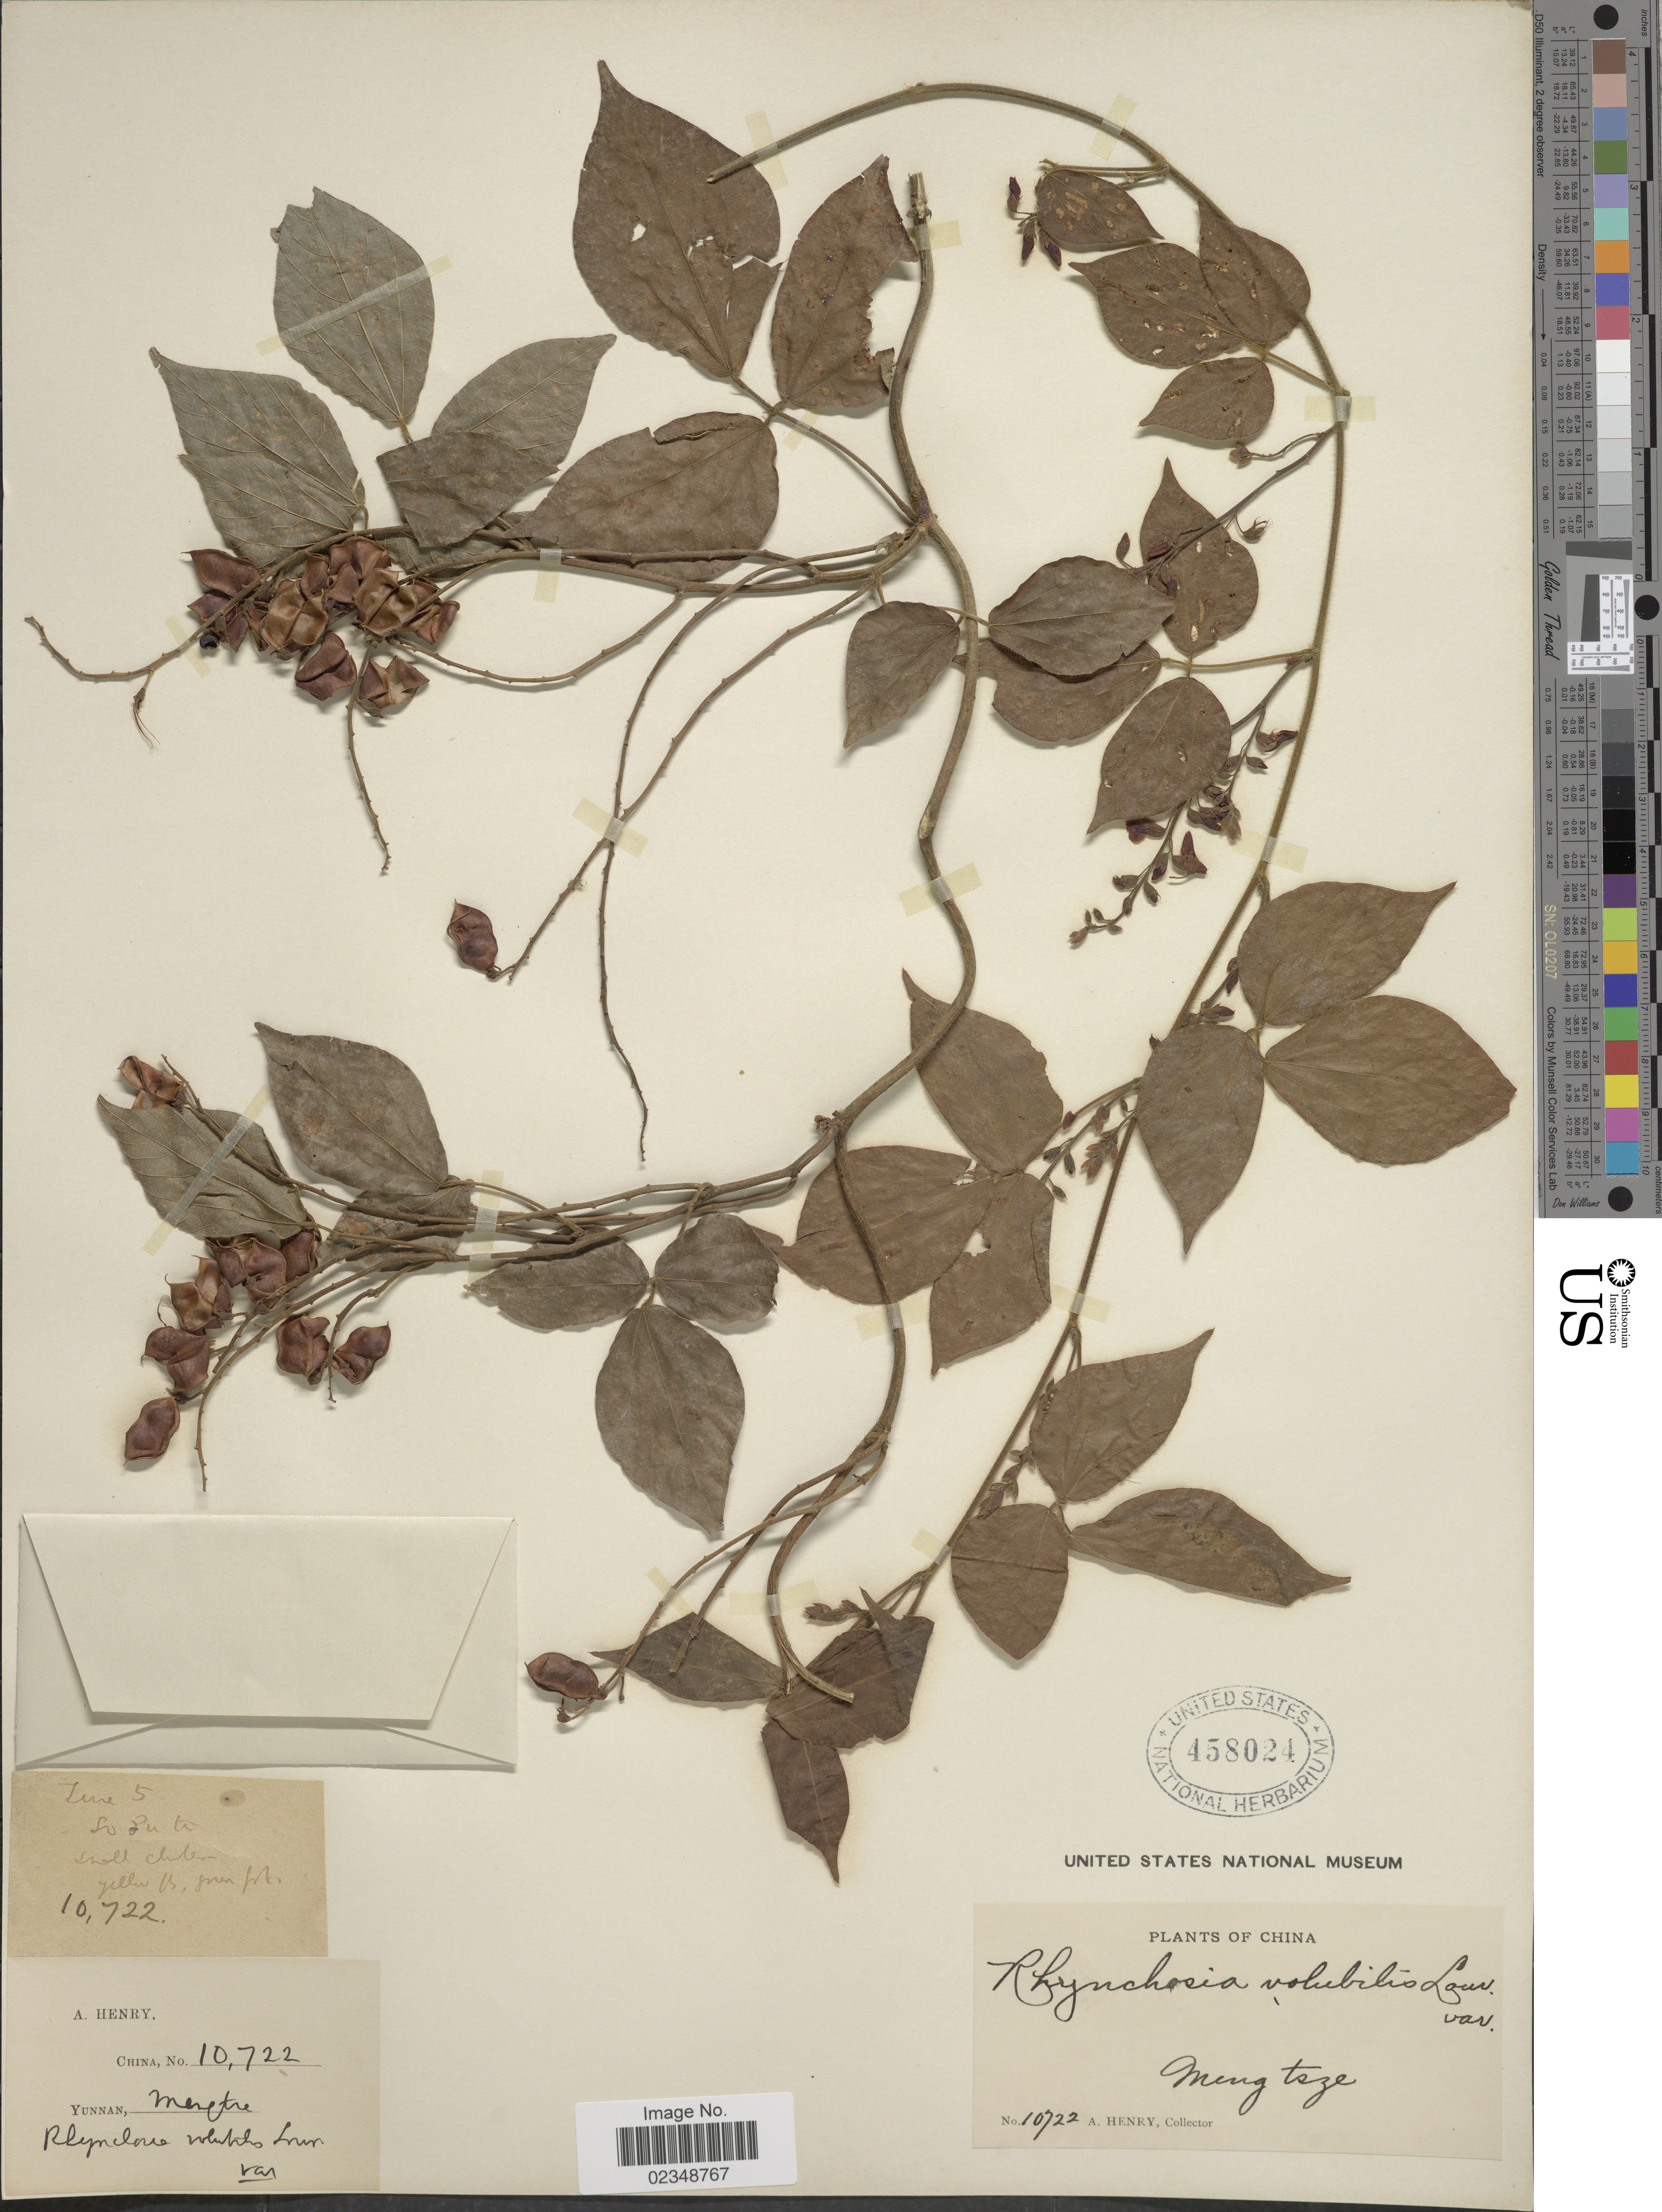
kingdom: Plantae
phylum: Tracheophyta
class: Magnoliopsida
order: Fabales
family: Fabaceae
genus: Rhynchosia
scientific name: Rhynchosia volubilis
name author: (Michx.) Wood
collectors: A. Henry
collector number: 10722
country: China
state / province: Yunnan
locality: Yunnan, Mengtze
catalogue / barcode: US 458024